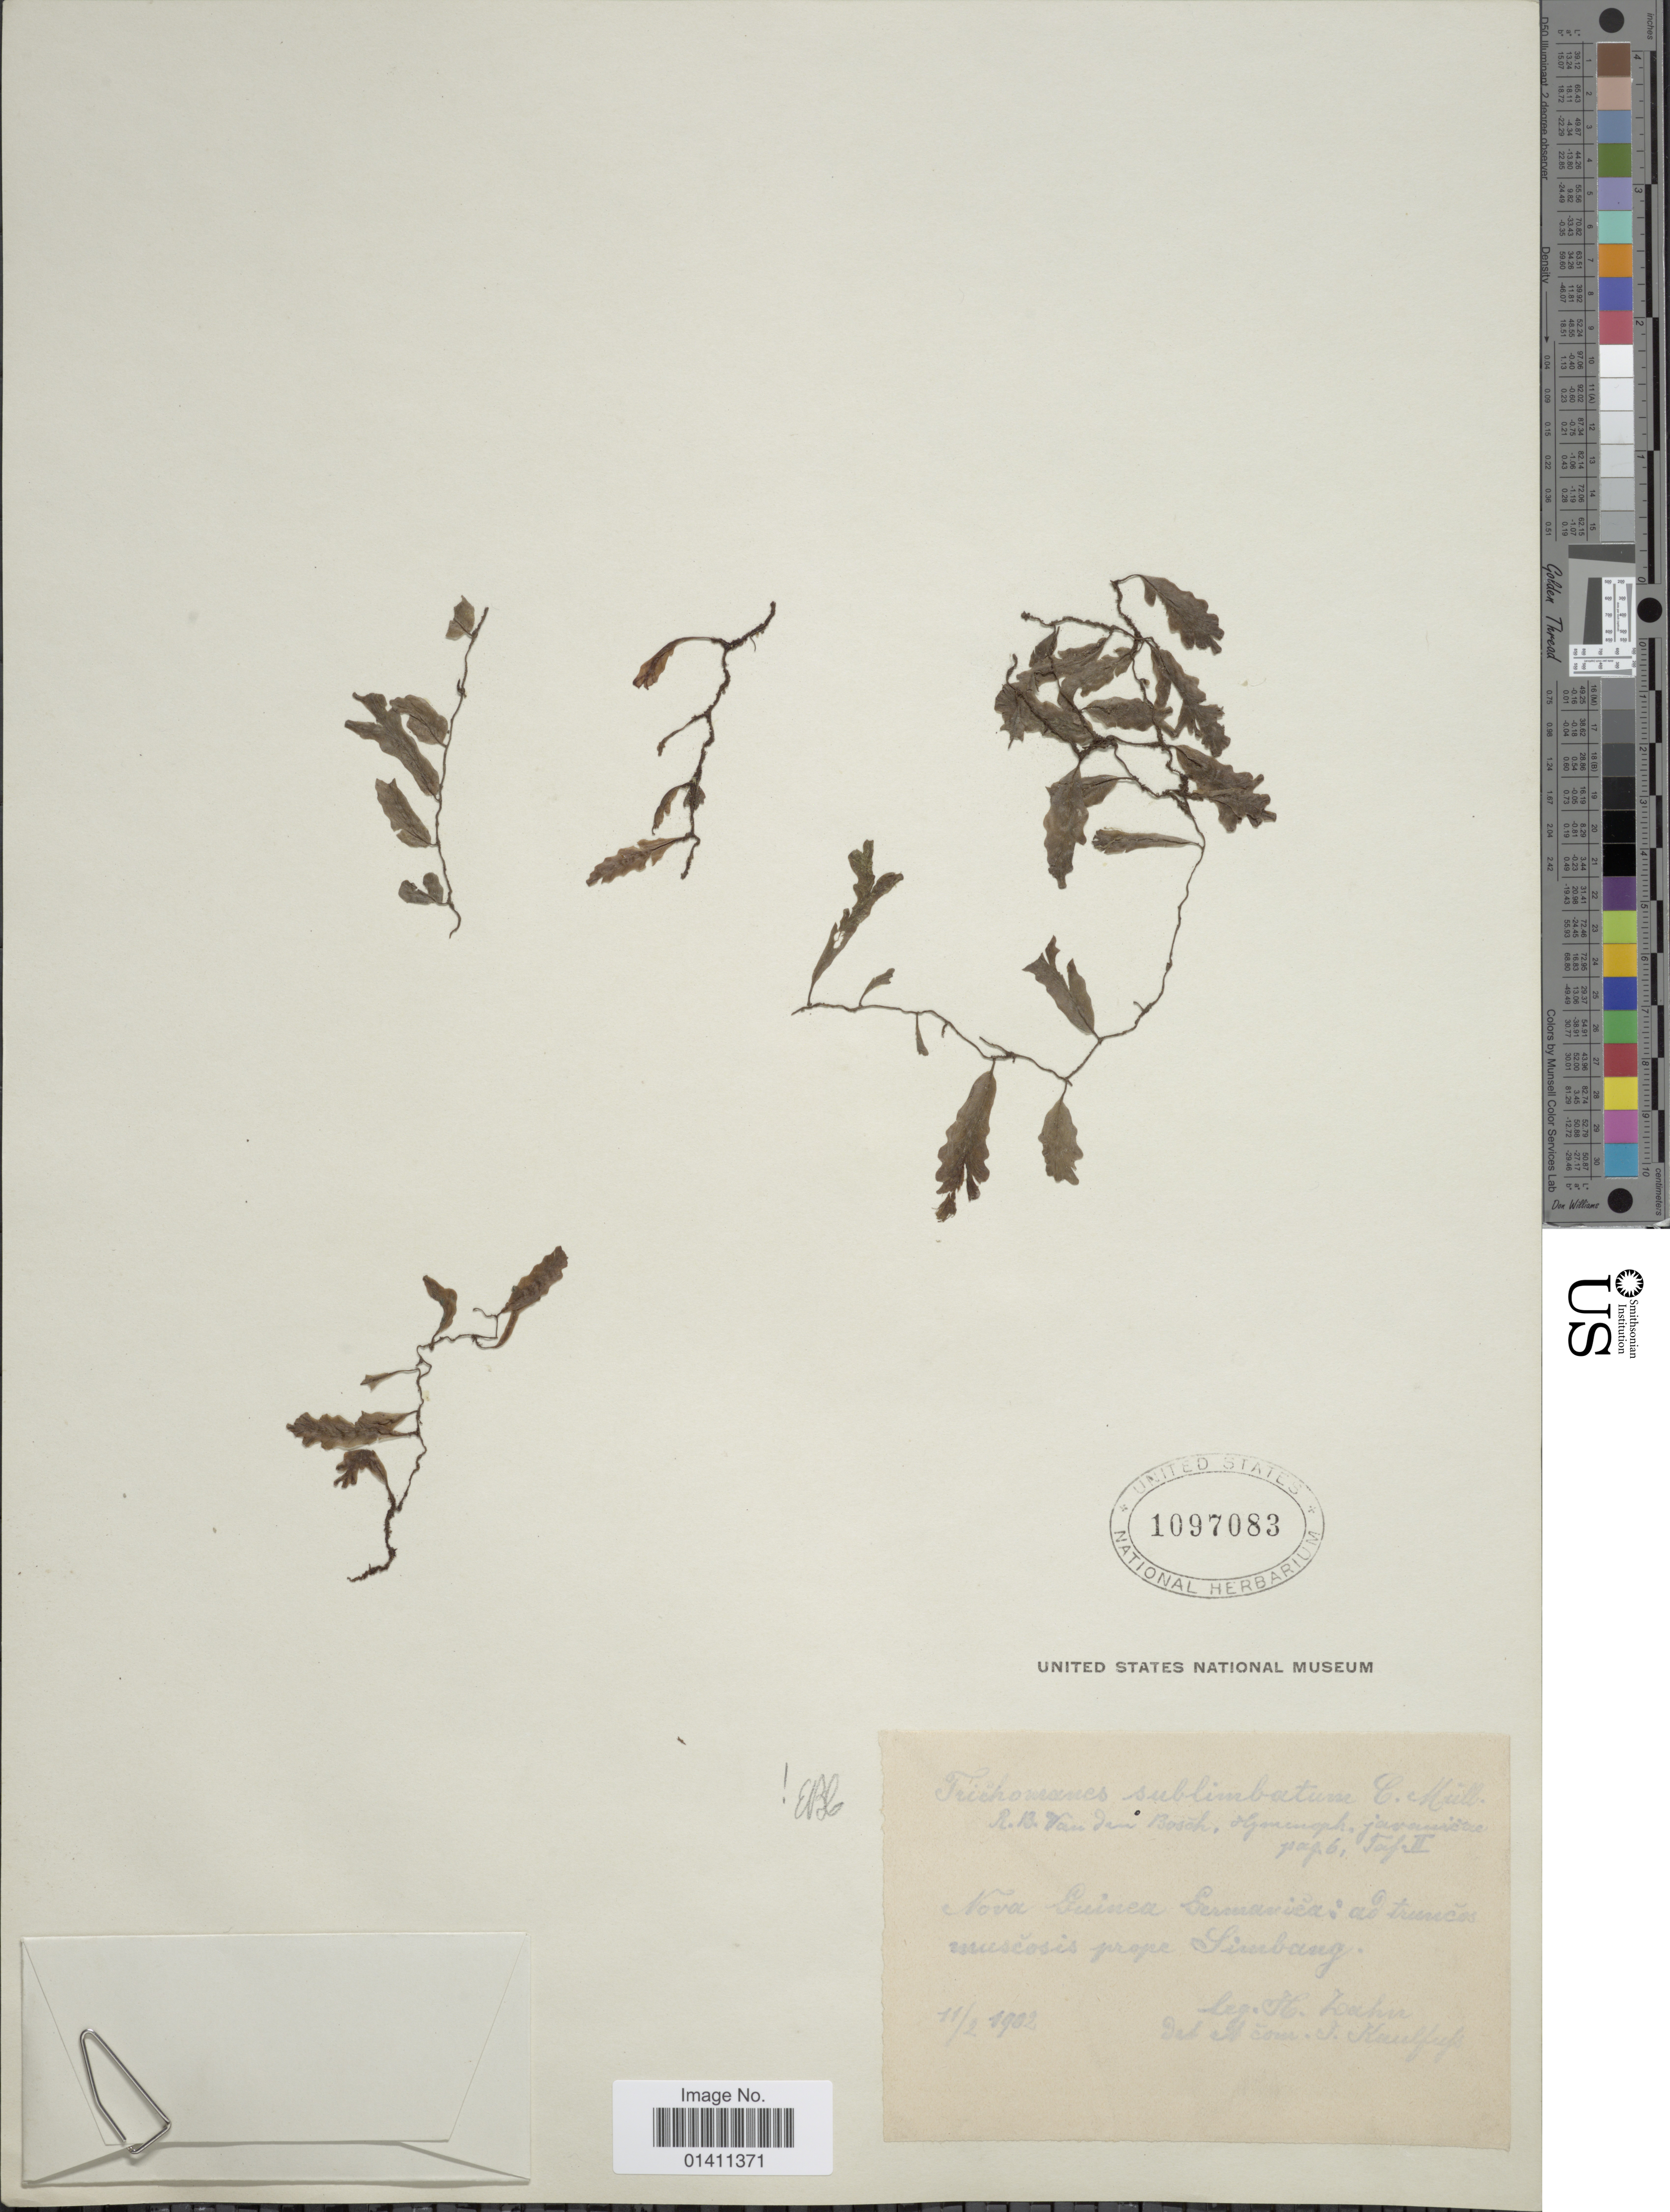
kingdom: Plantae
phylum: Tracheophyta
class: Polypodiopsida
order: Hymenophyllales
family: Hymenophyllaceae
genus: Didymoglossum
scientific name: Didymoglossum sublimbatum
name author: (K. Müller) Ebihara & K. Iwats.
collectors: K. Zahn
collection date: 1902-02-11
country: Papua New Guinea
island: New Guinea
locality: Nova Guinea Germanica: ad truncas muscosis prope Simbang. [interpreted]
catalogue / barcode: US 1097083